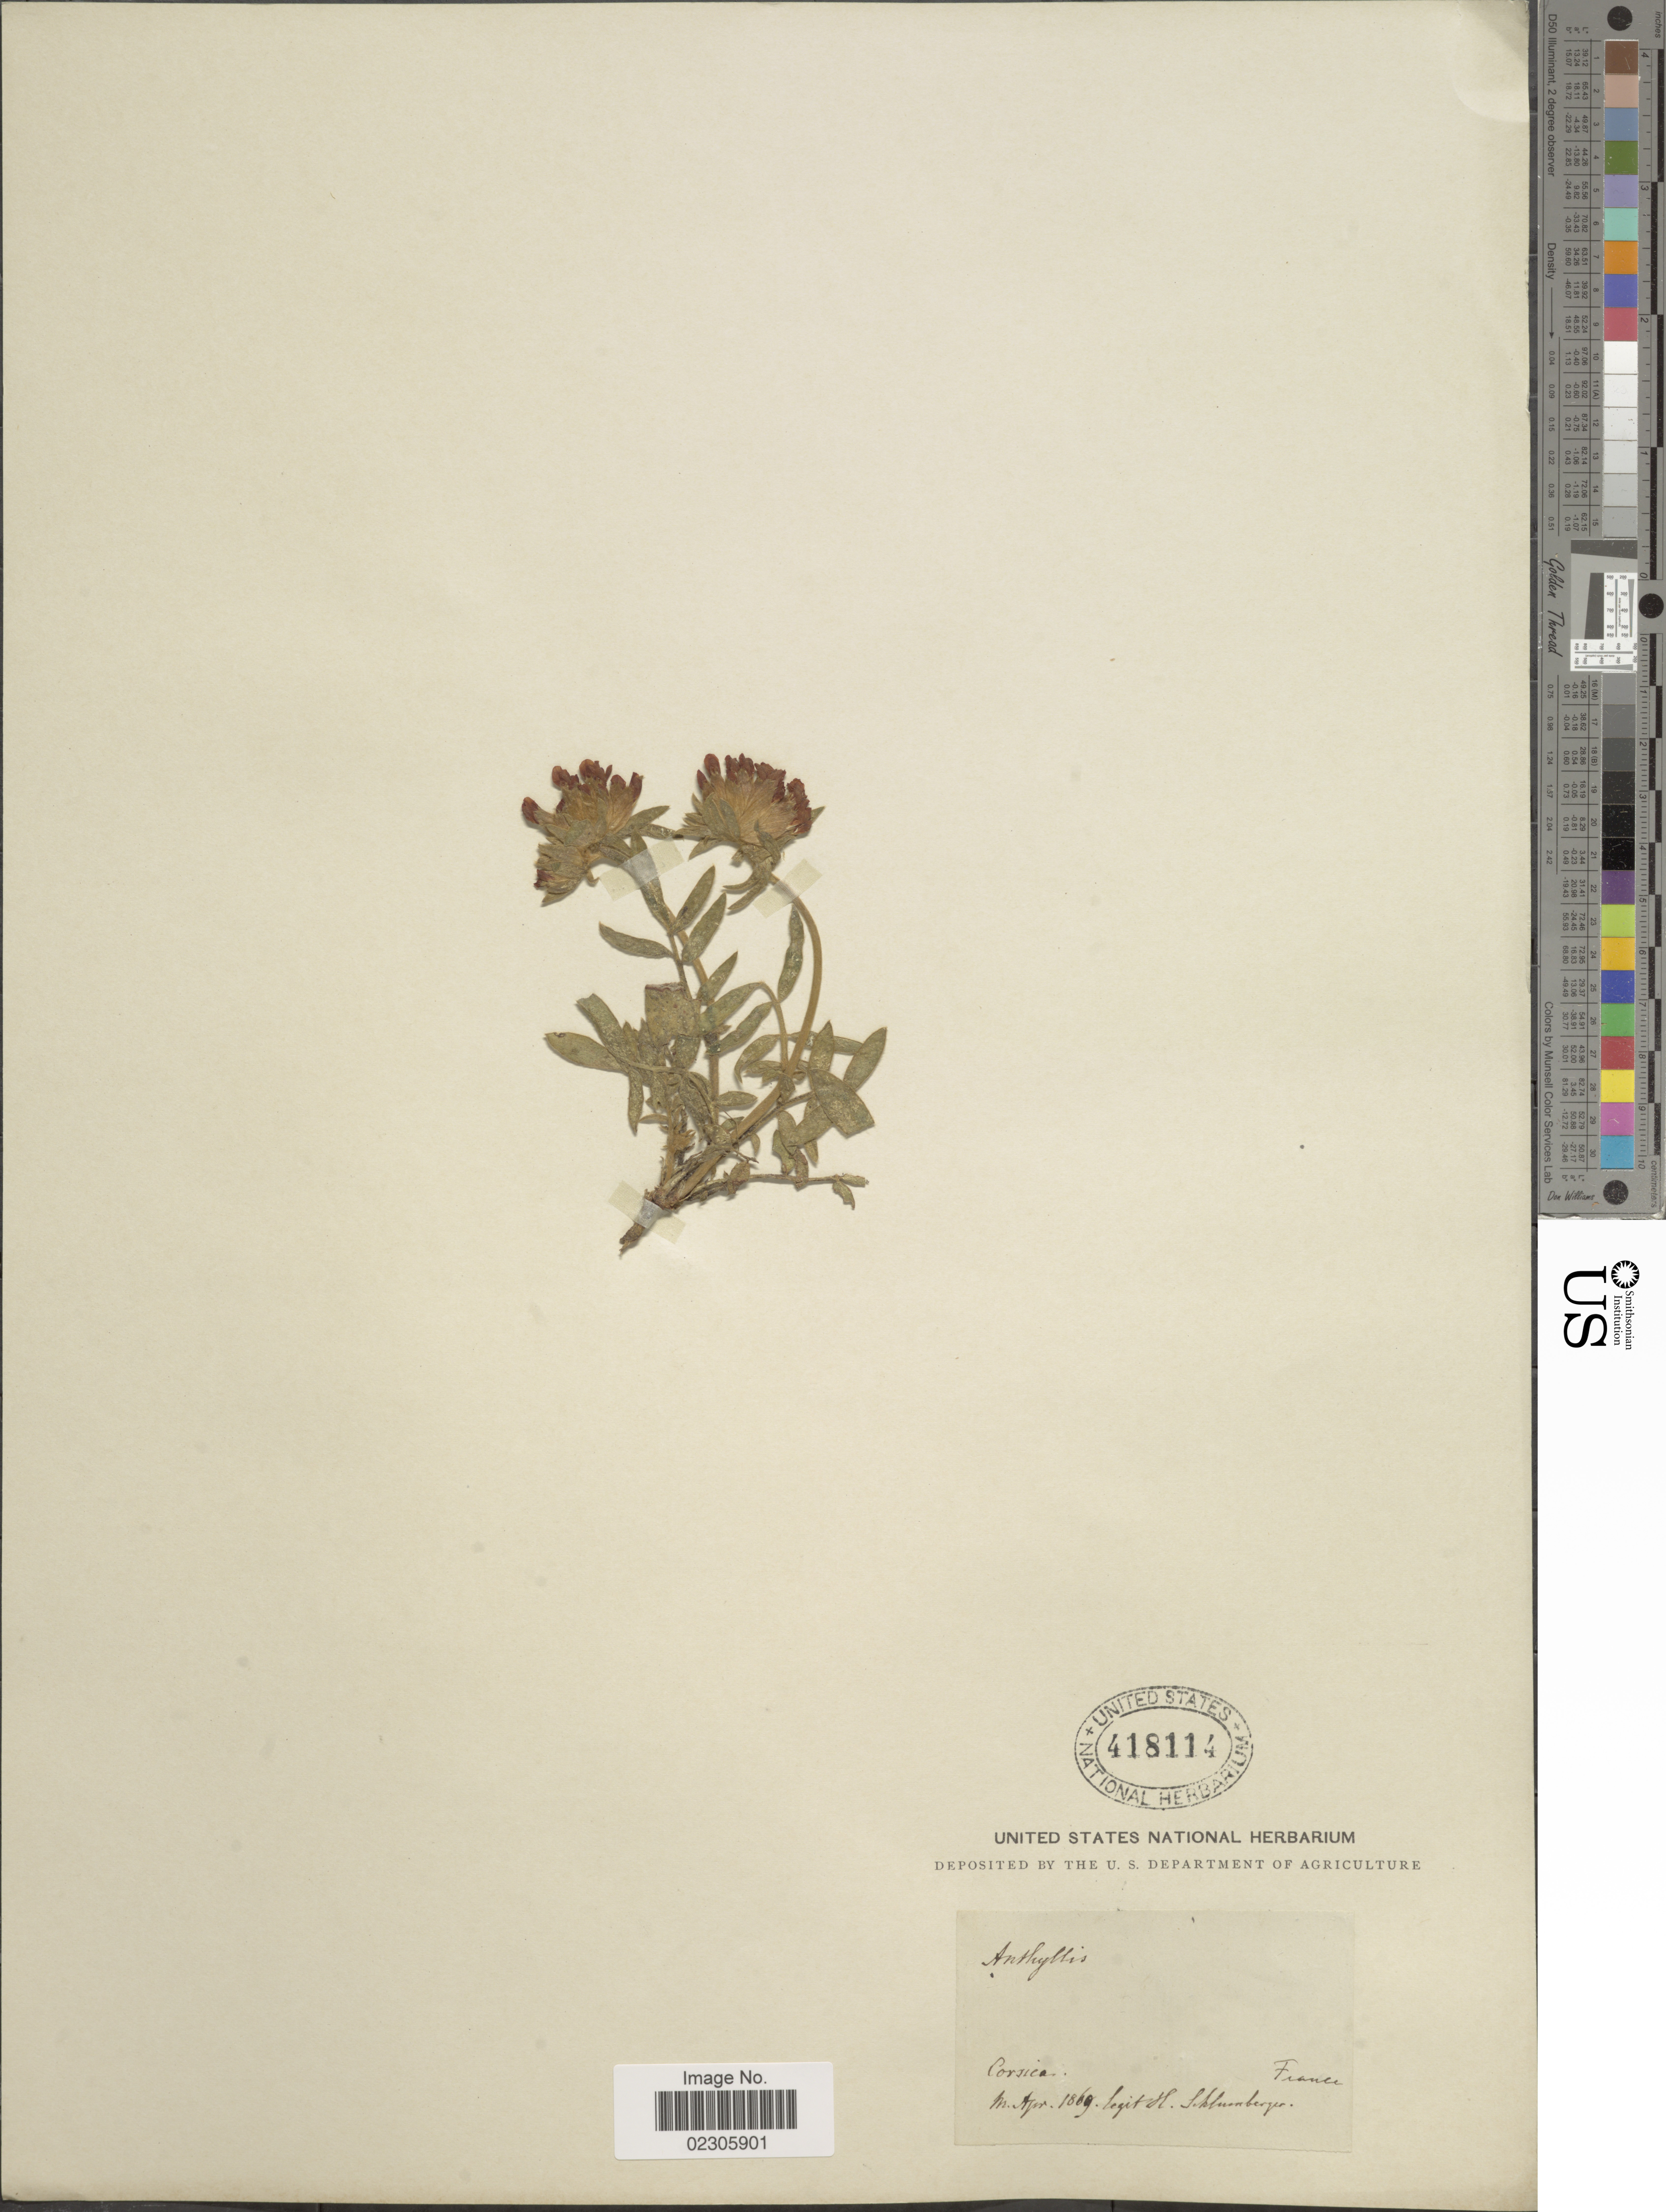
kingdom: Plantae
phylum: Tracheophyta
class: Magnoliopsida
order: Fabales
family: Fabaceae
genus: Anthyllis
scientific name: Anthyllis vulneraria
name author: L.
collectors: H. Schlumberger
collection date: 1869-04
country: France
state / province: Corsica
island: Corse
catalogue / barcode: US 418114